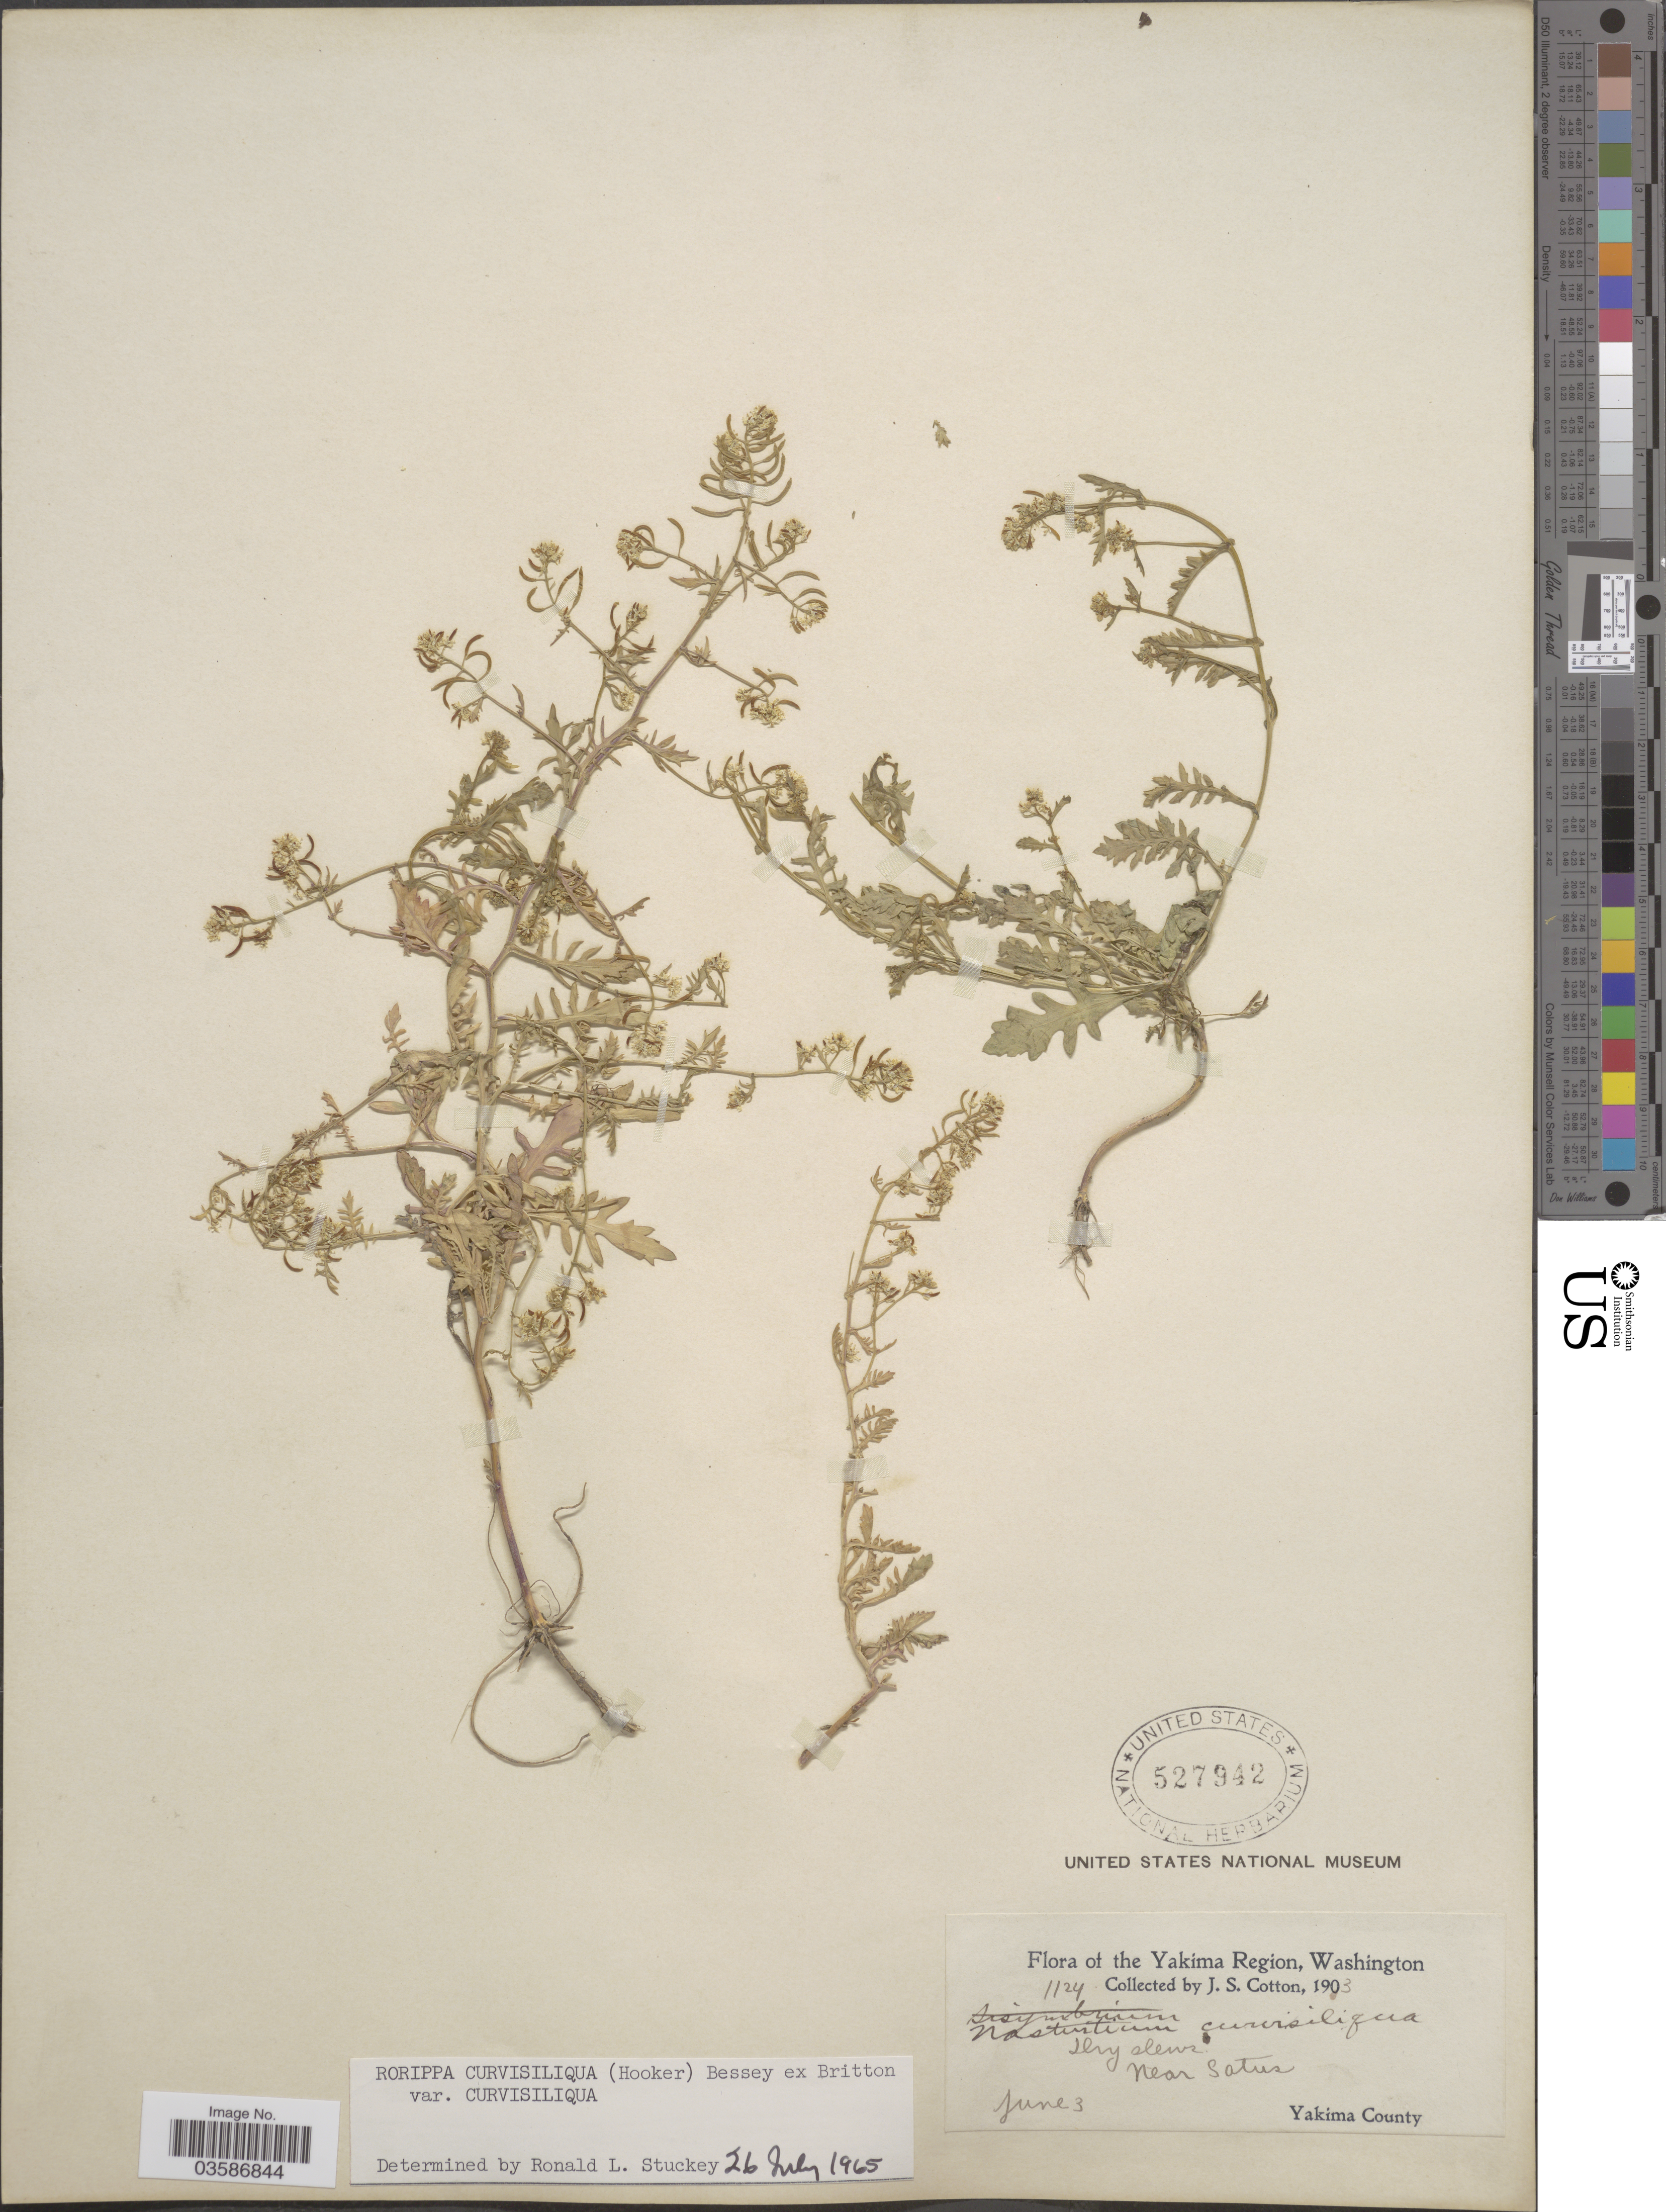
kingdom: Plantae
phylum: Tracheophyta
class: Magnoliopsida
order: Brassicales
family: Brassicaceae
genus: Rorippa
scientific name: Rorippa curvisiliqua var. curvisiliqua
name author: (Hook.) Bessey ex Britton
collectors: J. S. Cotton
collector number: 1124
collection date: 1903-06-03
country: United States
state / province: Washington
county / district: Yakima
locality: The Yakima Region. Near Satus. Yakima County.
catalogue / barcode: US 527942